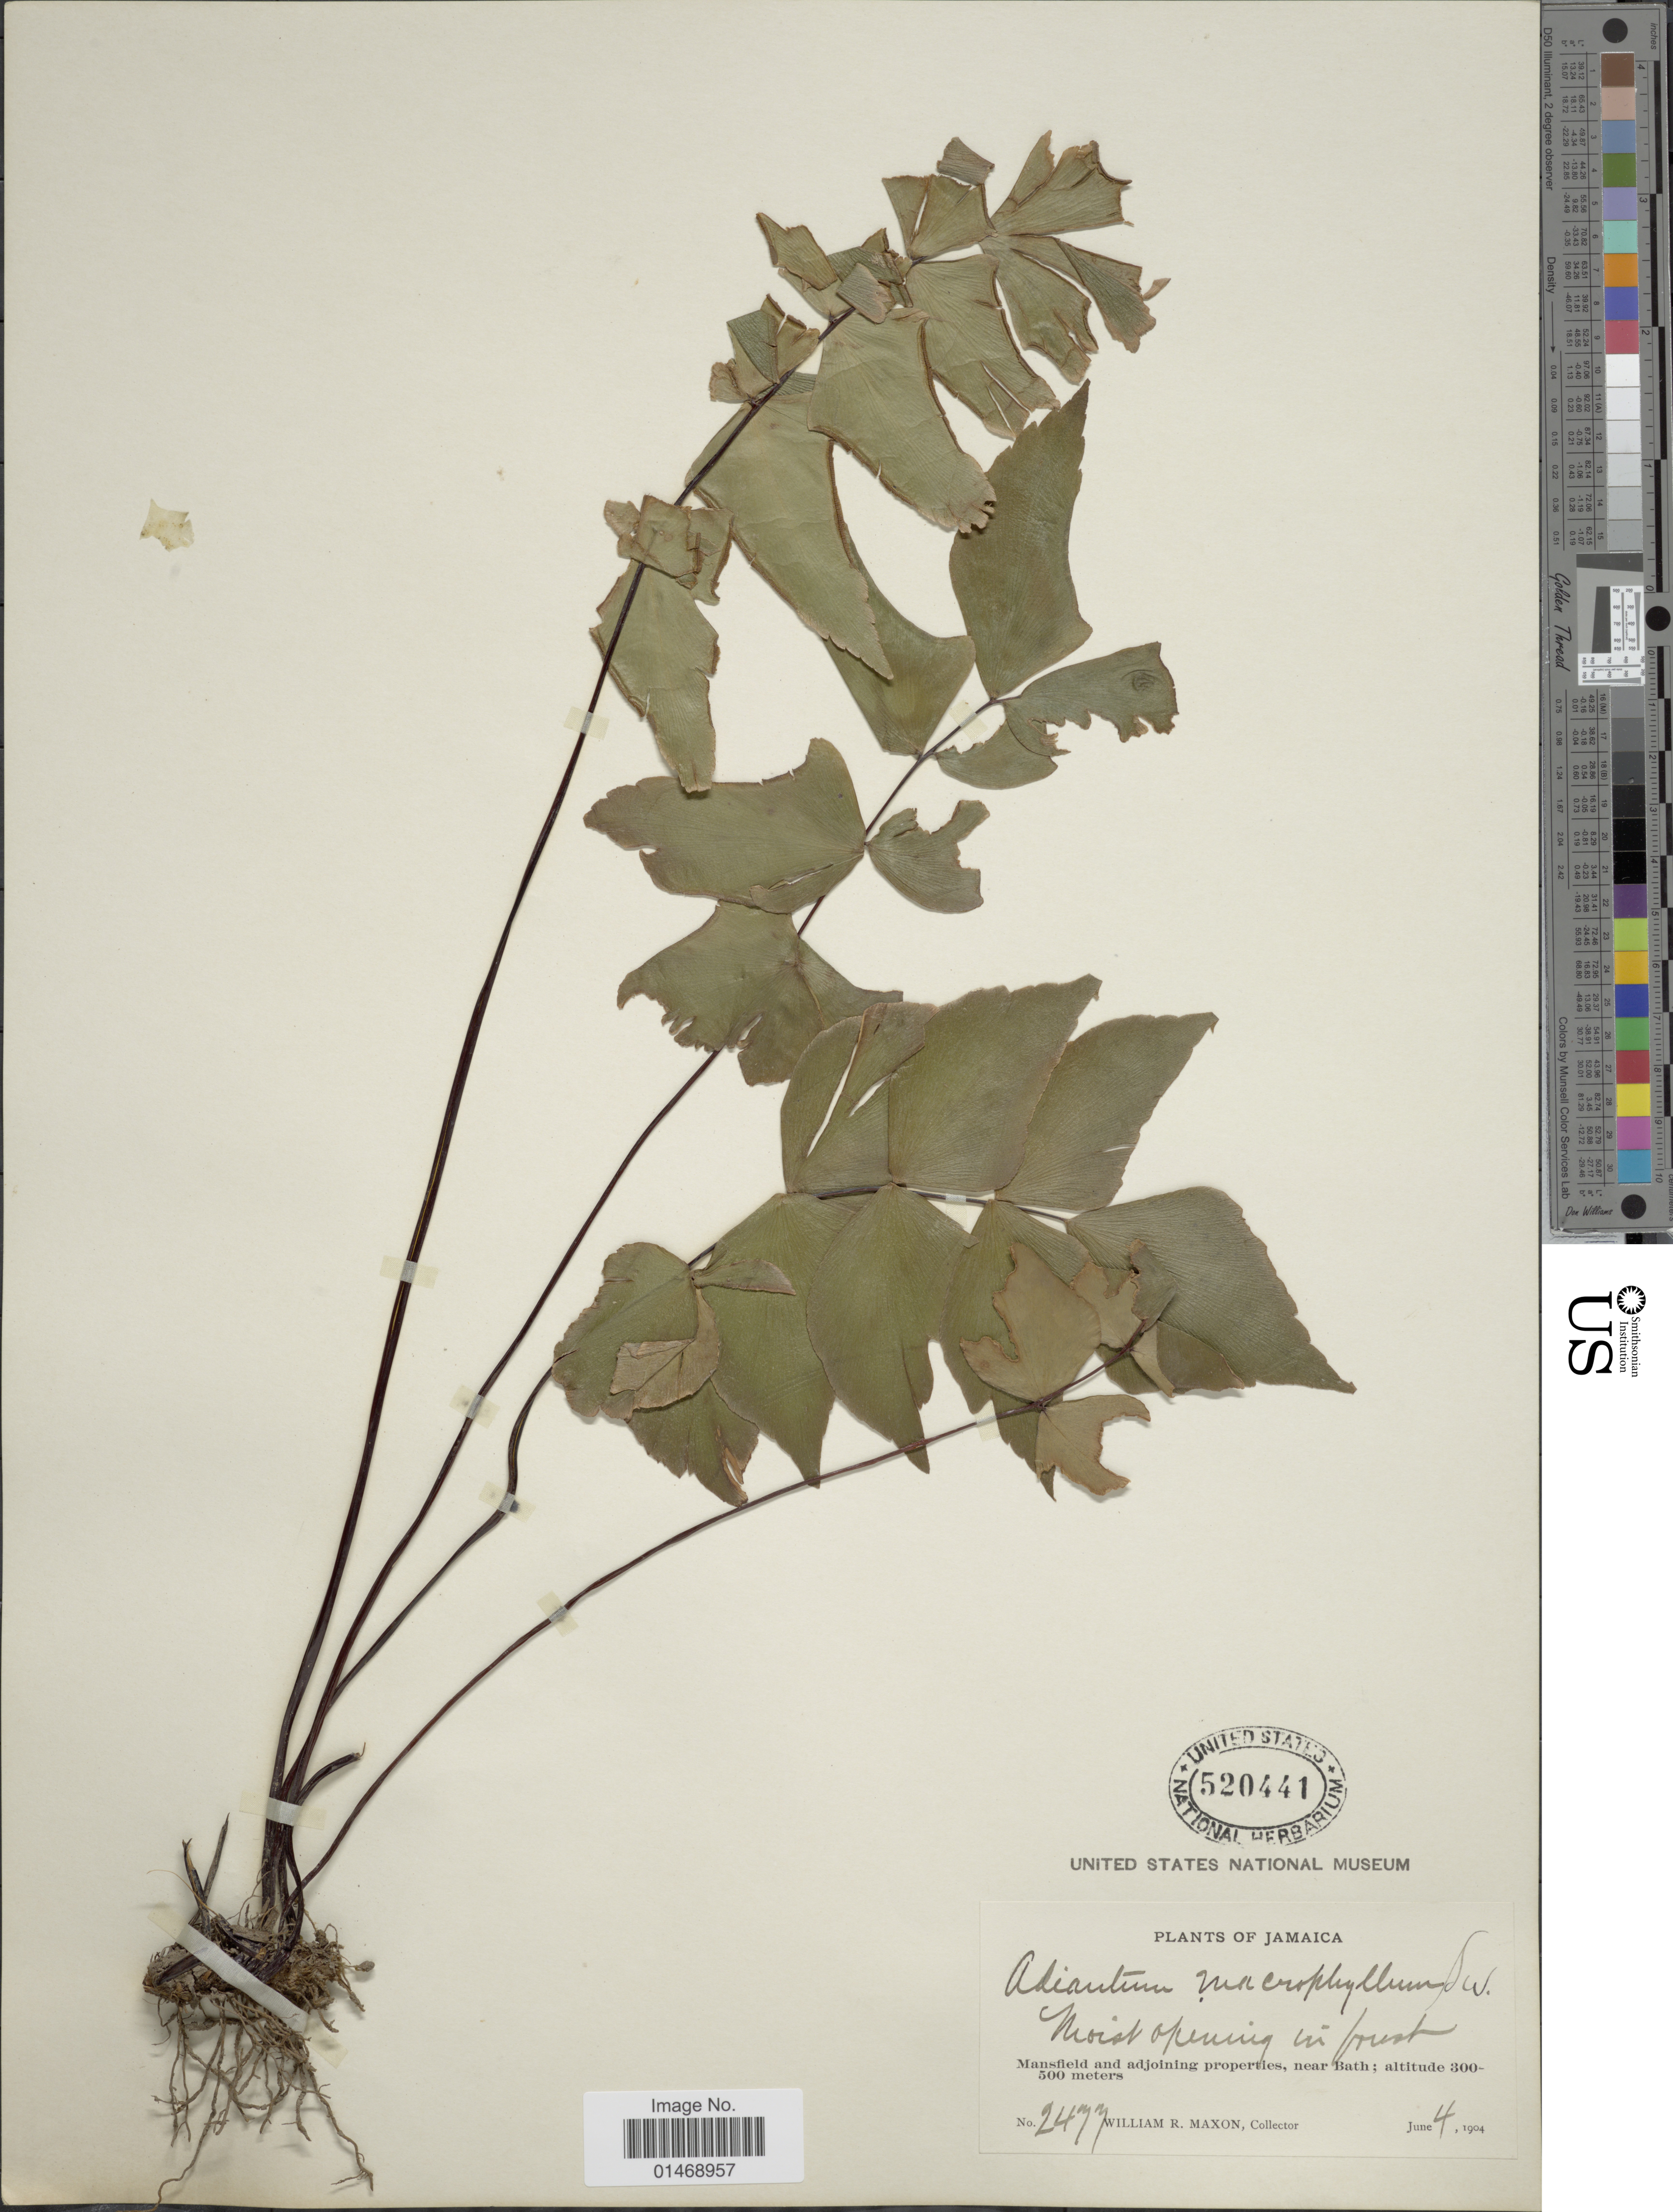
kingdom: Plantae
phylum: Tracheophyta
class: Polypodiopsida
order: Polypodiales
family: Pteridaceae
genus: Adiantum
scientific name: Adiantum macrophyllum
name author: Sw.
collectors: W. R. Maxon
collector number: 2477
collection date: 1904-06-04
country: Jamaica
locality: Mansfield and adjoining properties, near Bath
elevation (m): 300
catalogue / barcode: US 520441